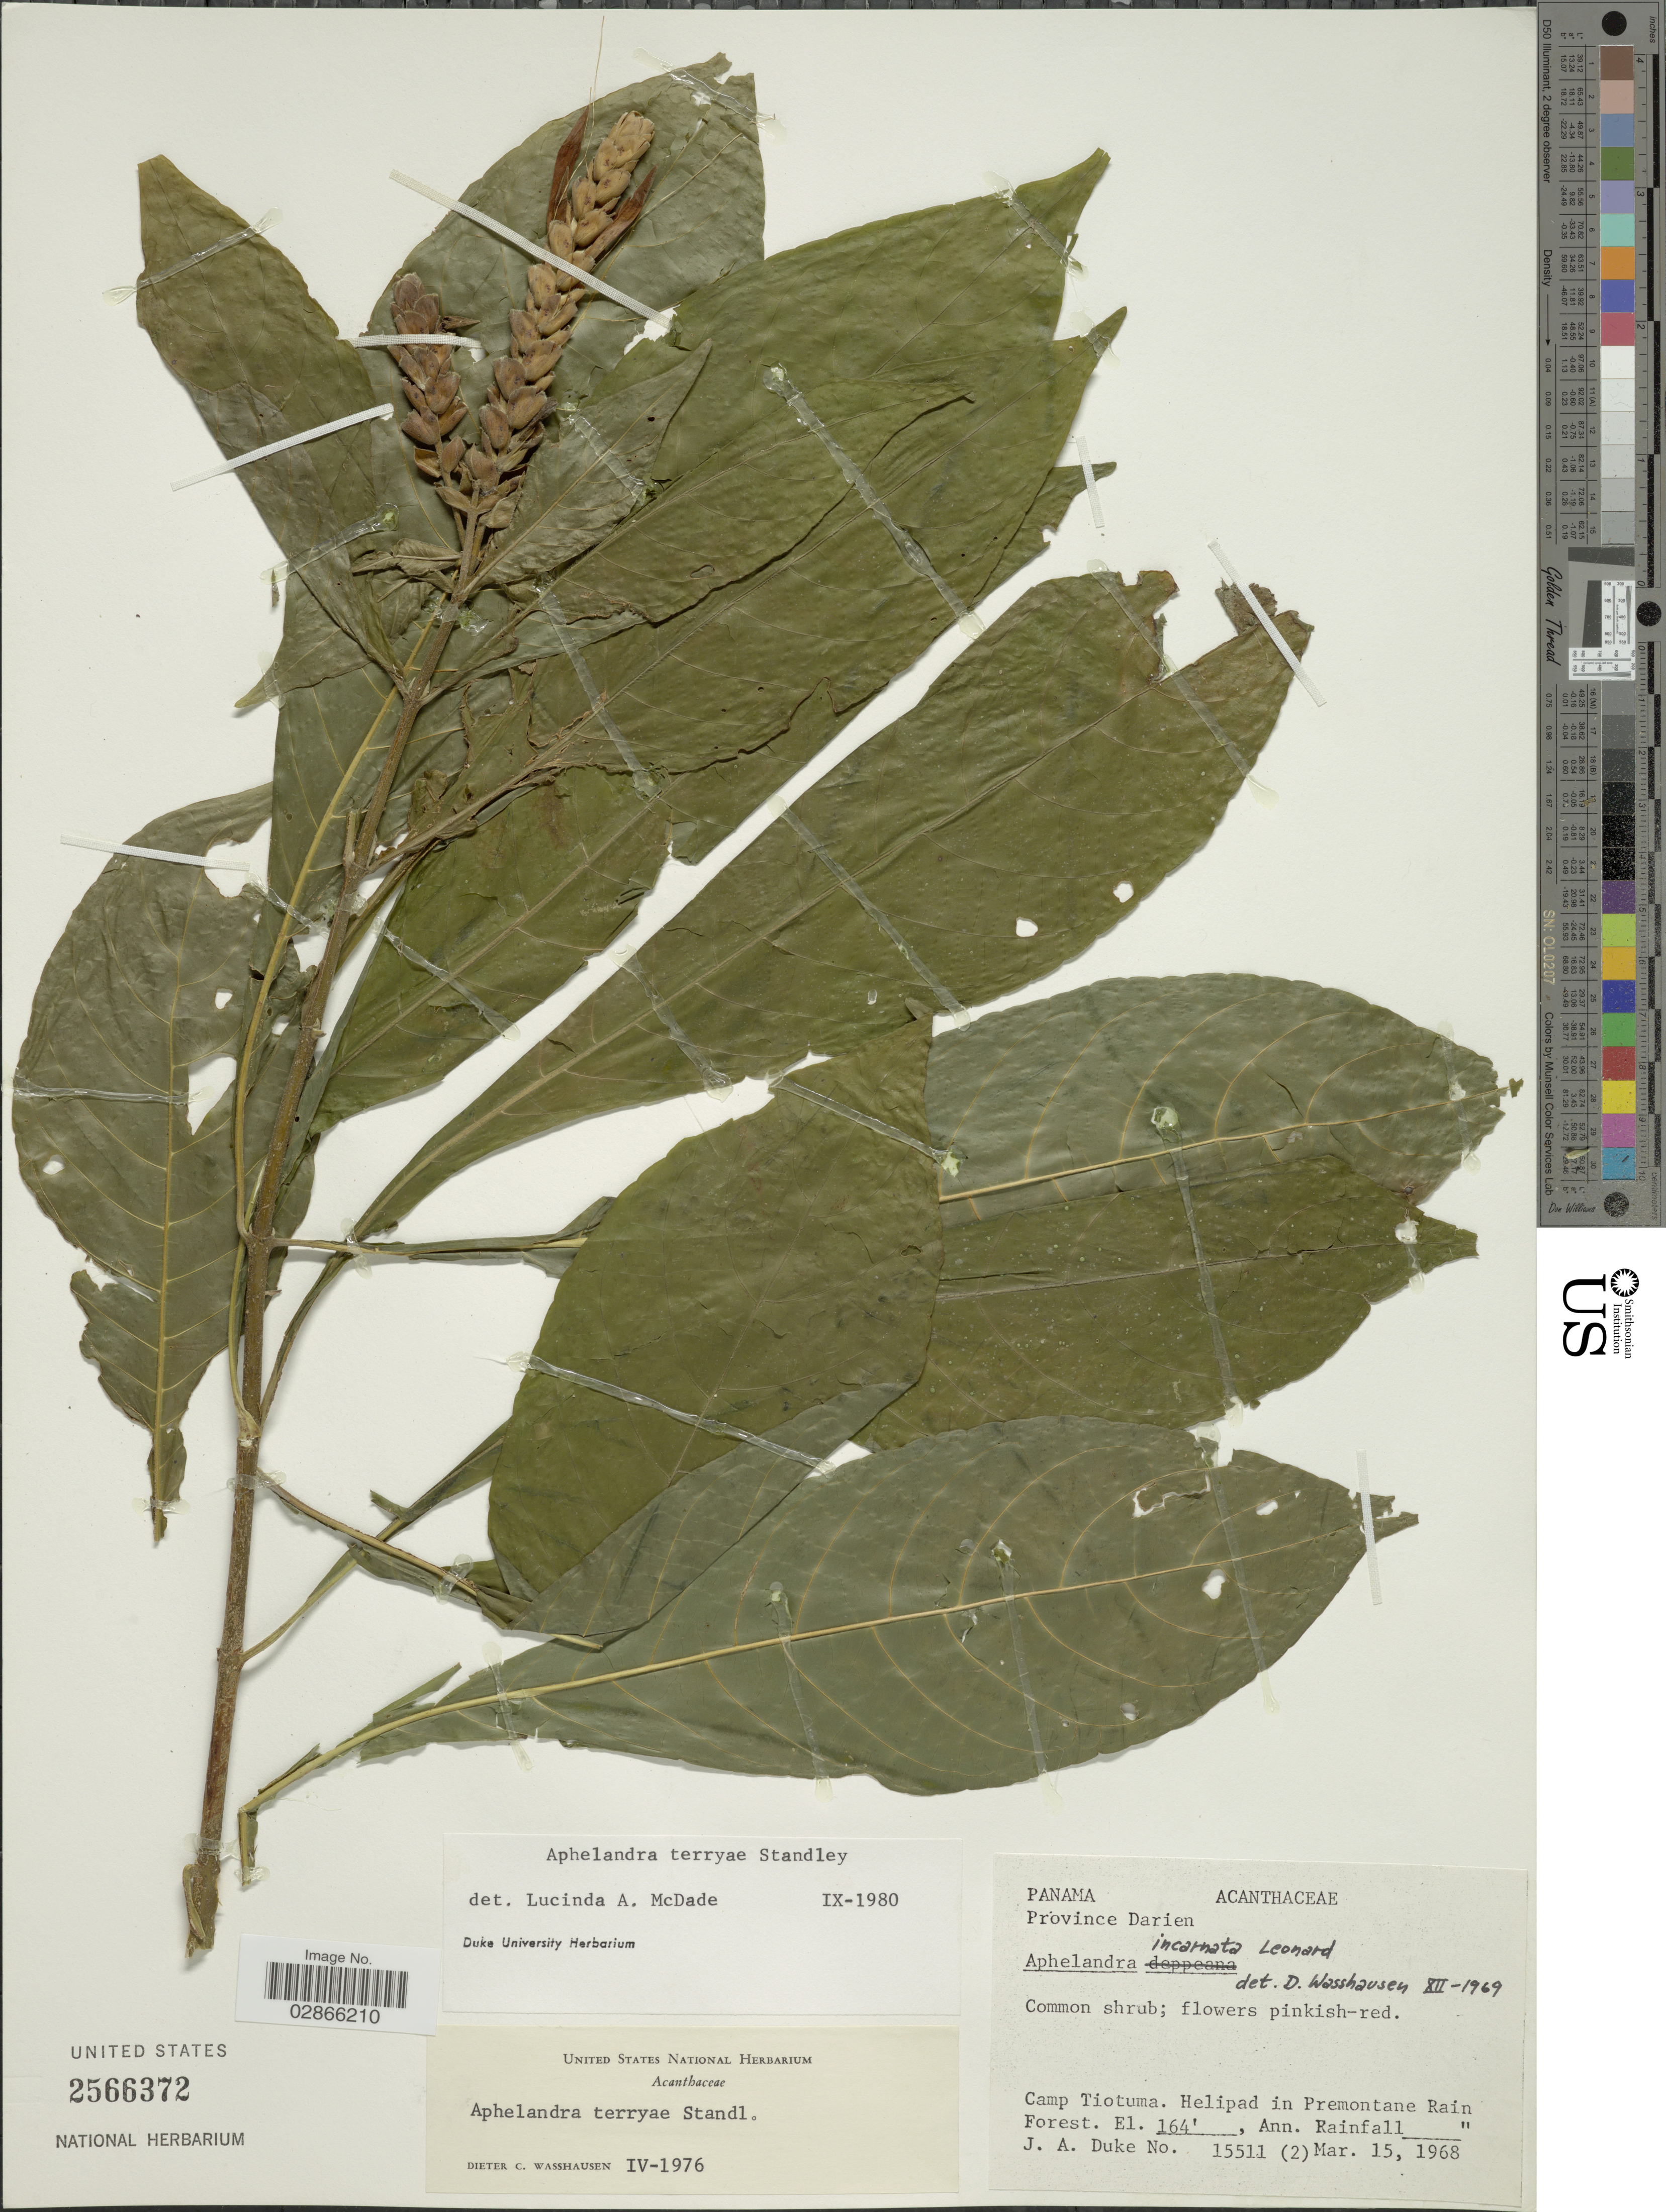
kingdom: Plantae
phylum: Tracheophyta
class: Magnoliopsida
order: Lamiales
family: Acanthaceae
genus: Aphelandra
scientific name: Aphelandra terryae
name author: Standl.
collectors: J. A. Duke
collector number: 15511 (2)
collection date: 1968-03-15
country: Panama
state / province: Darién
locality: Camp Tiotuma. Helipad in Premontane Rain Forest.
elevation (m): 50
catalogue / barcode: US 2566372